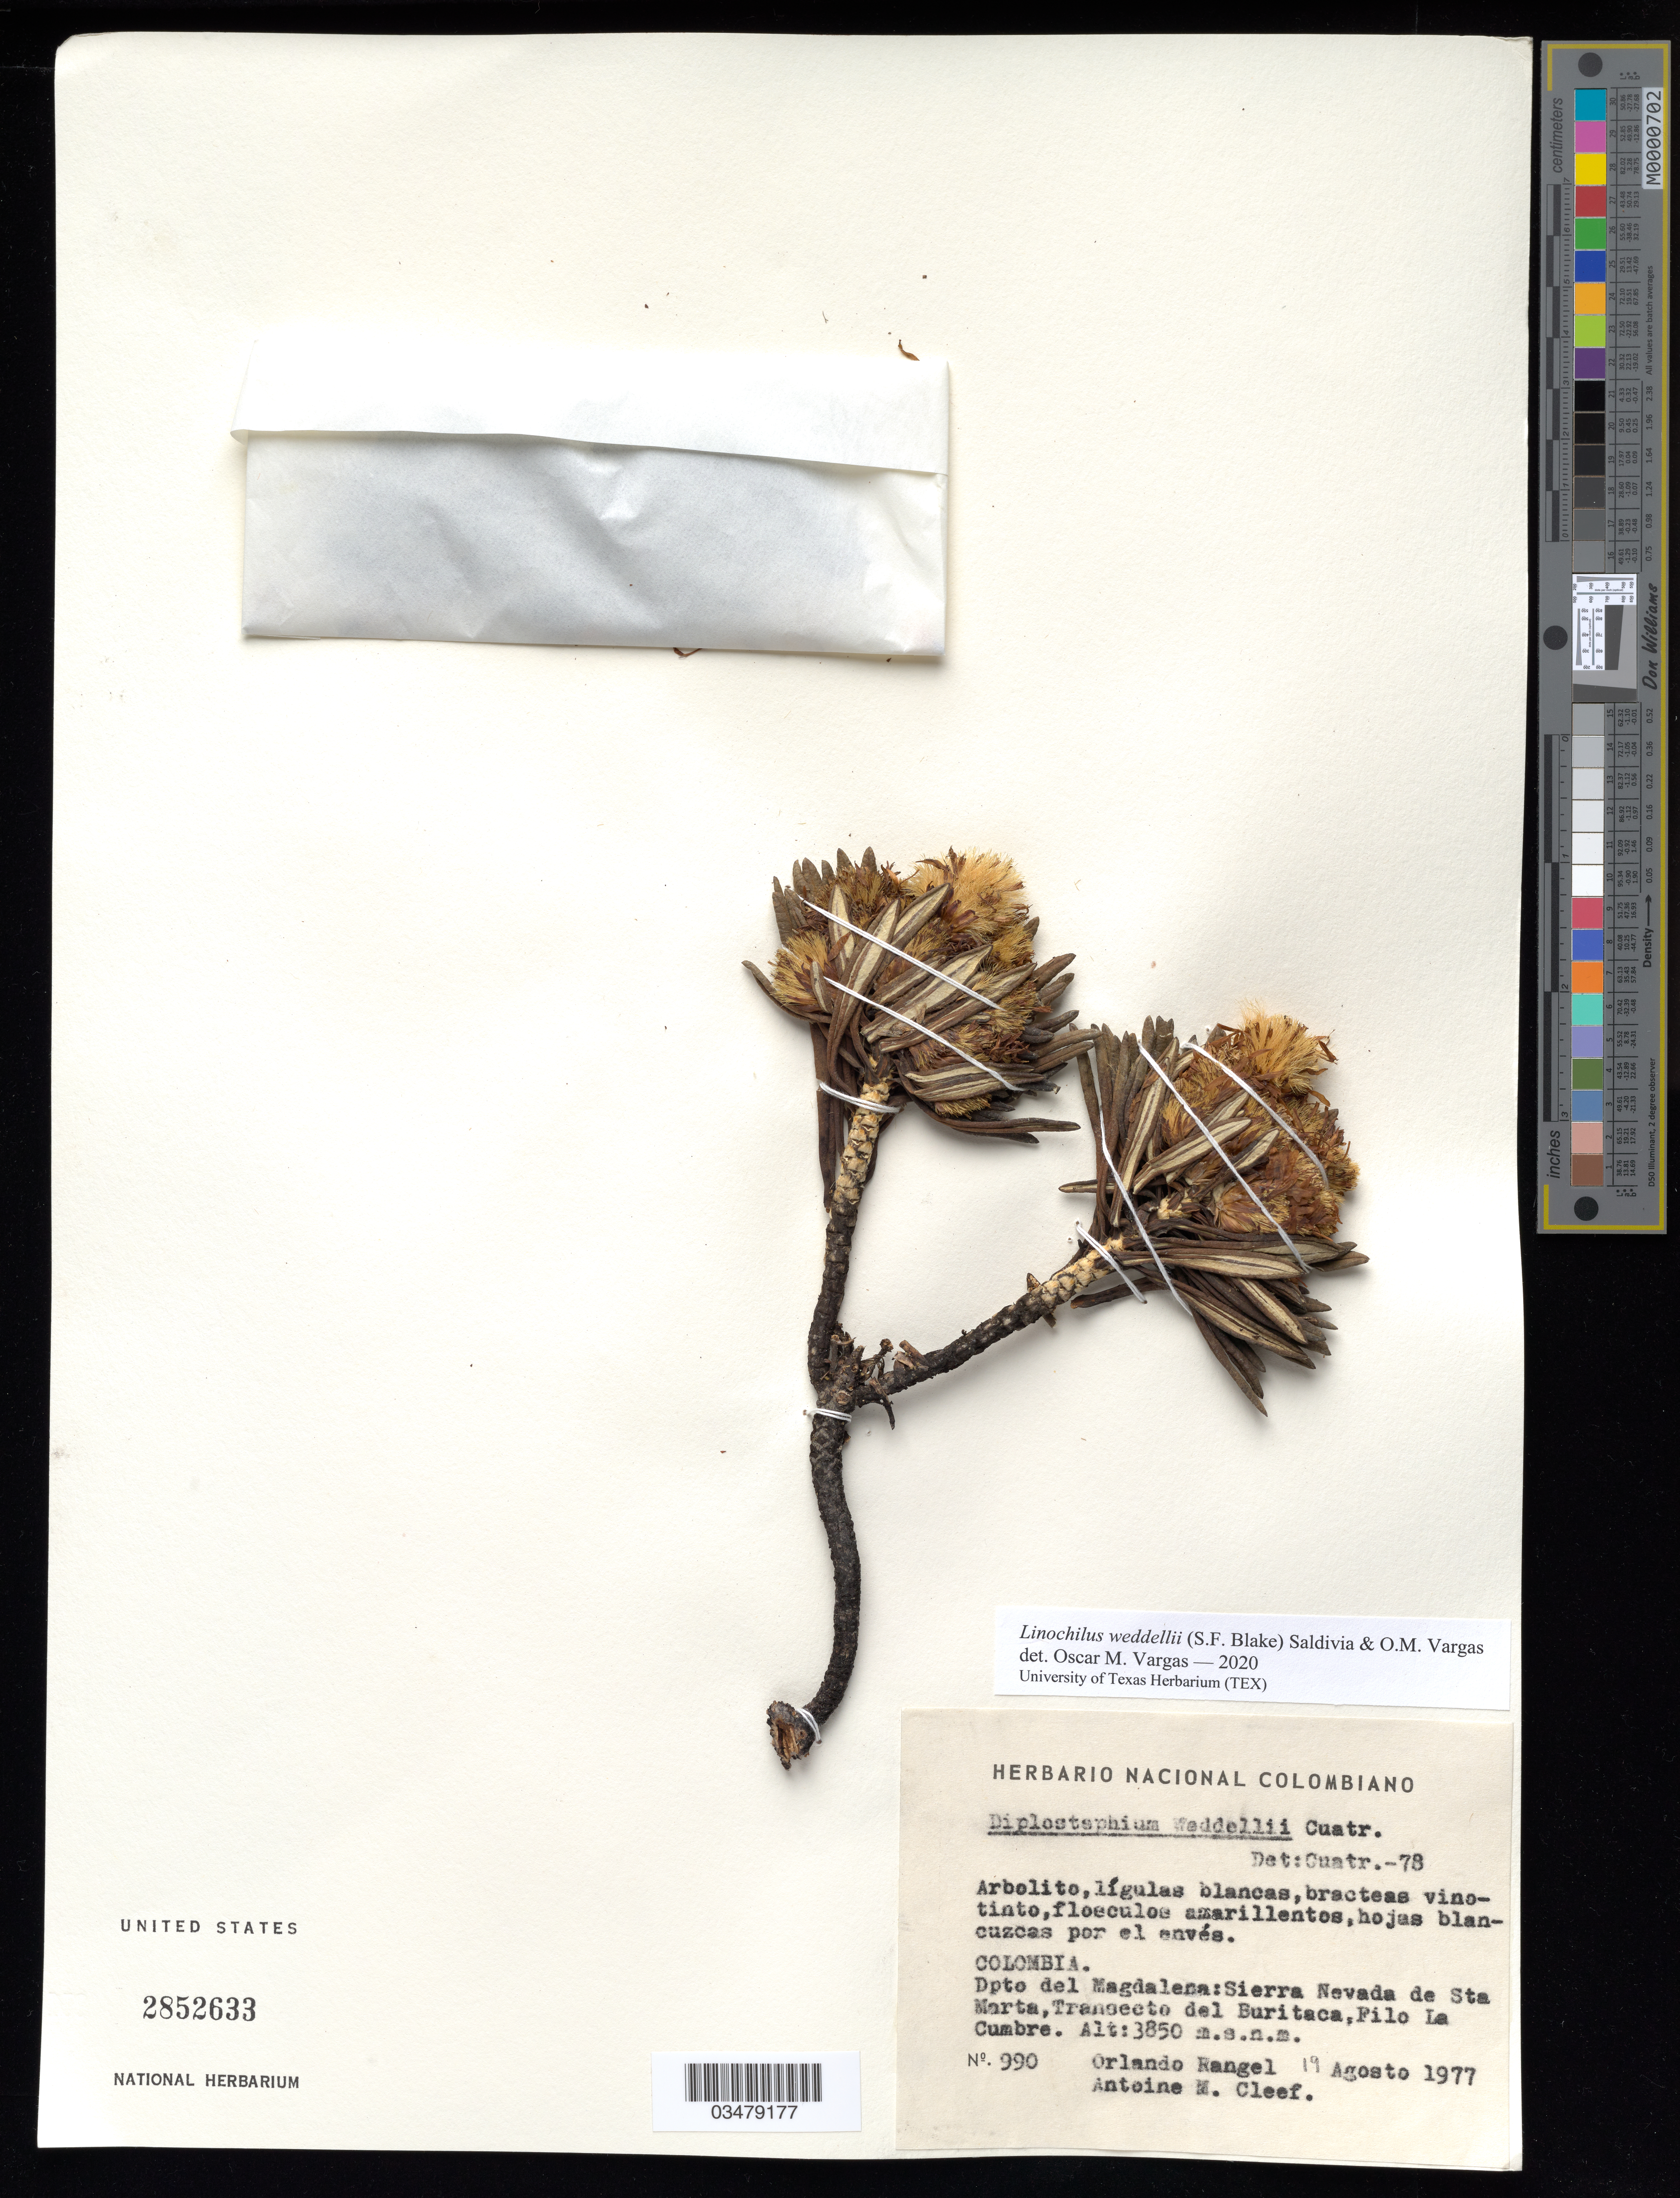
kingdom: Plantae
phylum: Tracheophyta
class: Magnoliopsida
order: Asterales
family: Asteraceae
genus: Linochilus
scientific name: Linochilus weddellii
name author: (S.F. Blake) Saldivia & O.M. Vargas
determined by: Vargas, Oscar M.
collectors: O. Rangel & A. M. Cleef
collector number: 990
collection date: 1977-08-19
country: Colombia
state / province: Magdalena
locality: Sierra Nevada de Santa Marta, Transecto del Buritaca (Filo La Cumbre)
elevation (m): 3850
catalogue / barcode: US 2852633